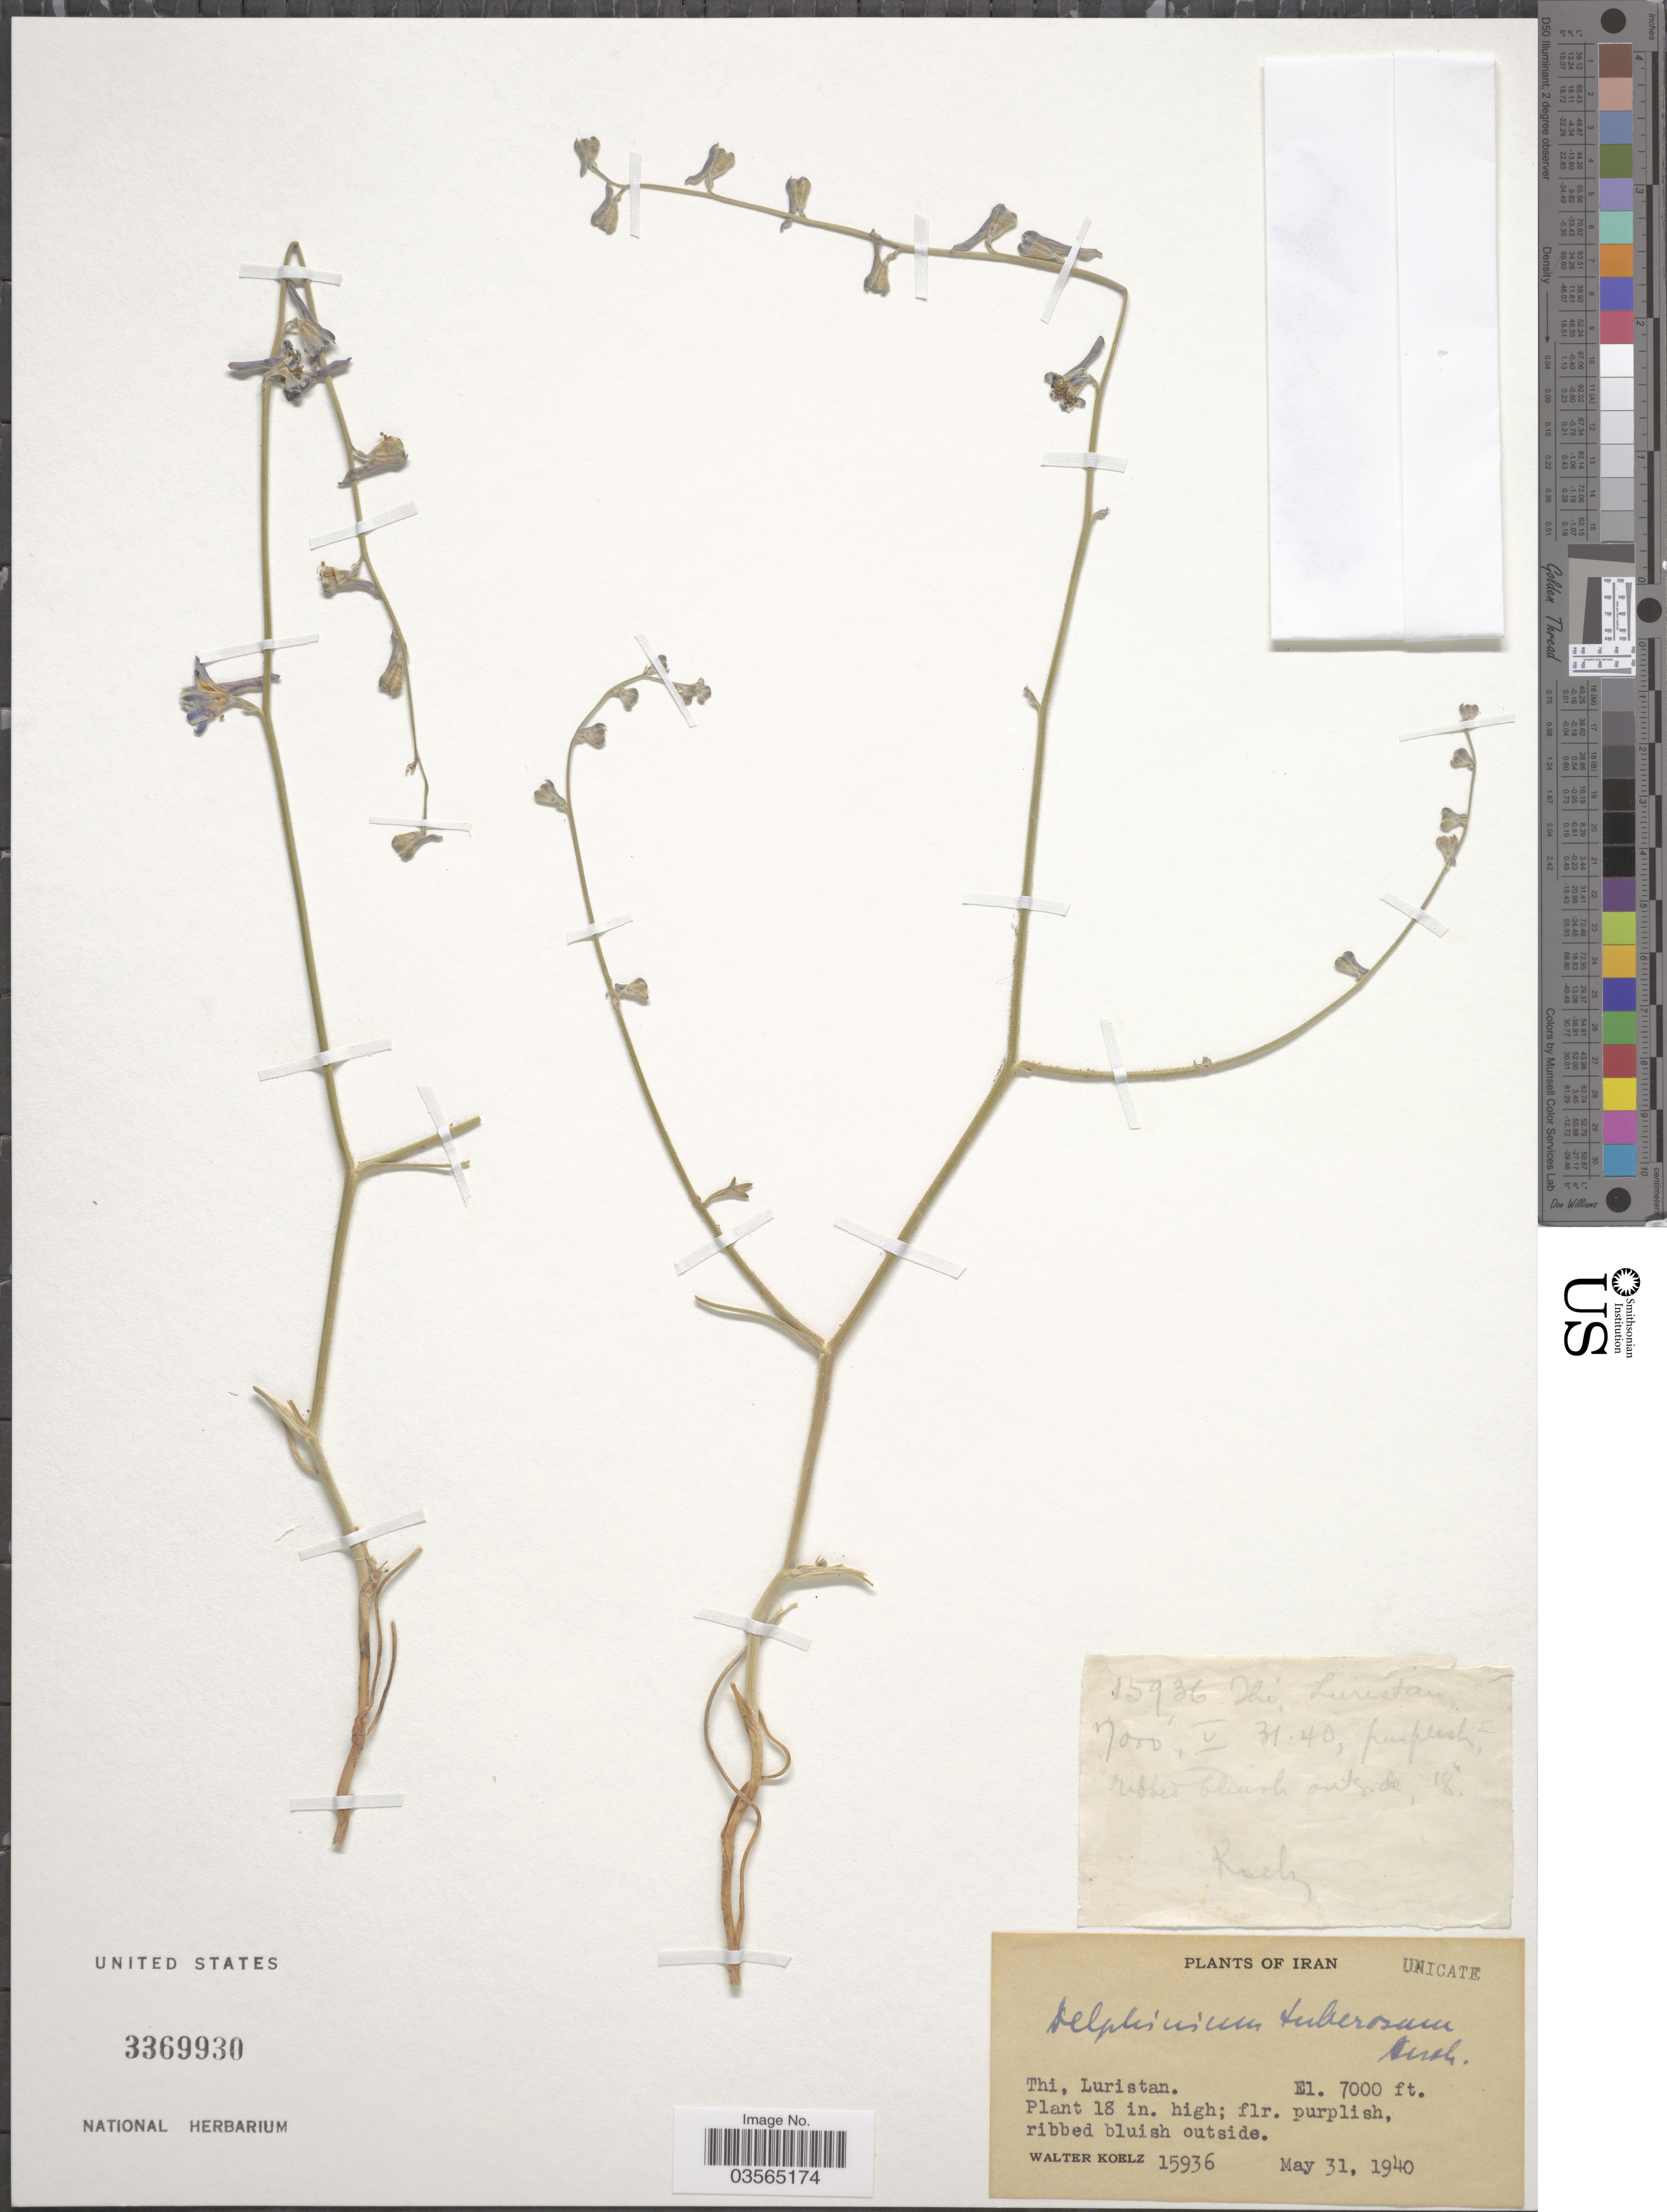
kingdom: Plantae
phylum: Tracheophyta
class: Magnoliopsida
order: Ranunculales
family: Ranunculaceae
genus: Delphinium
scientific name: Delphinium tuberosum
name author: Aucher ex Boiss.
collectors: W. N. Koelz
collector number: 15936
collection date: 1940-05-31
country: Iran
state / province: Lorestan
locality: Thi.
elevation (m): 2134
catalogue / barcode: US 3369930